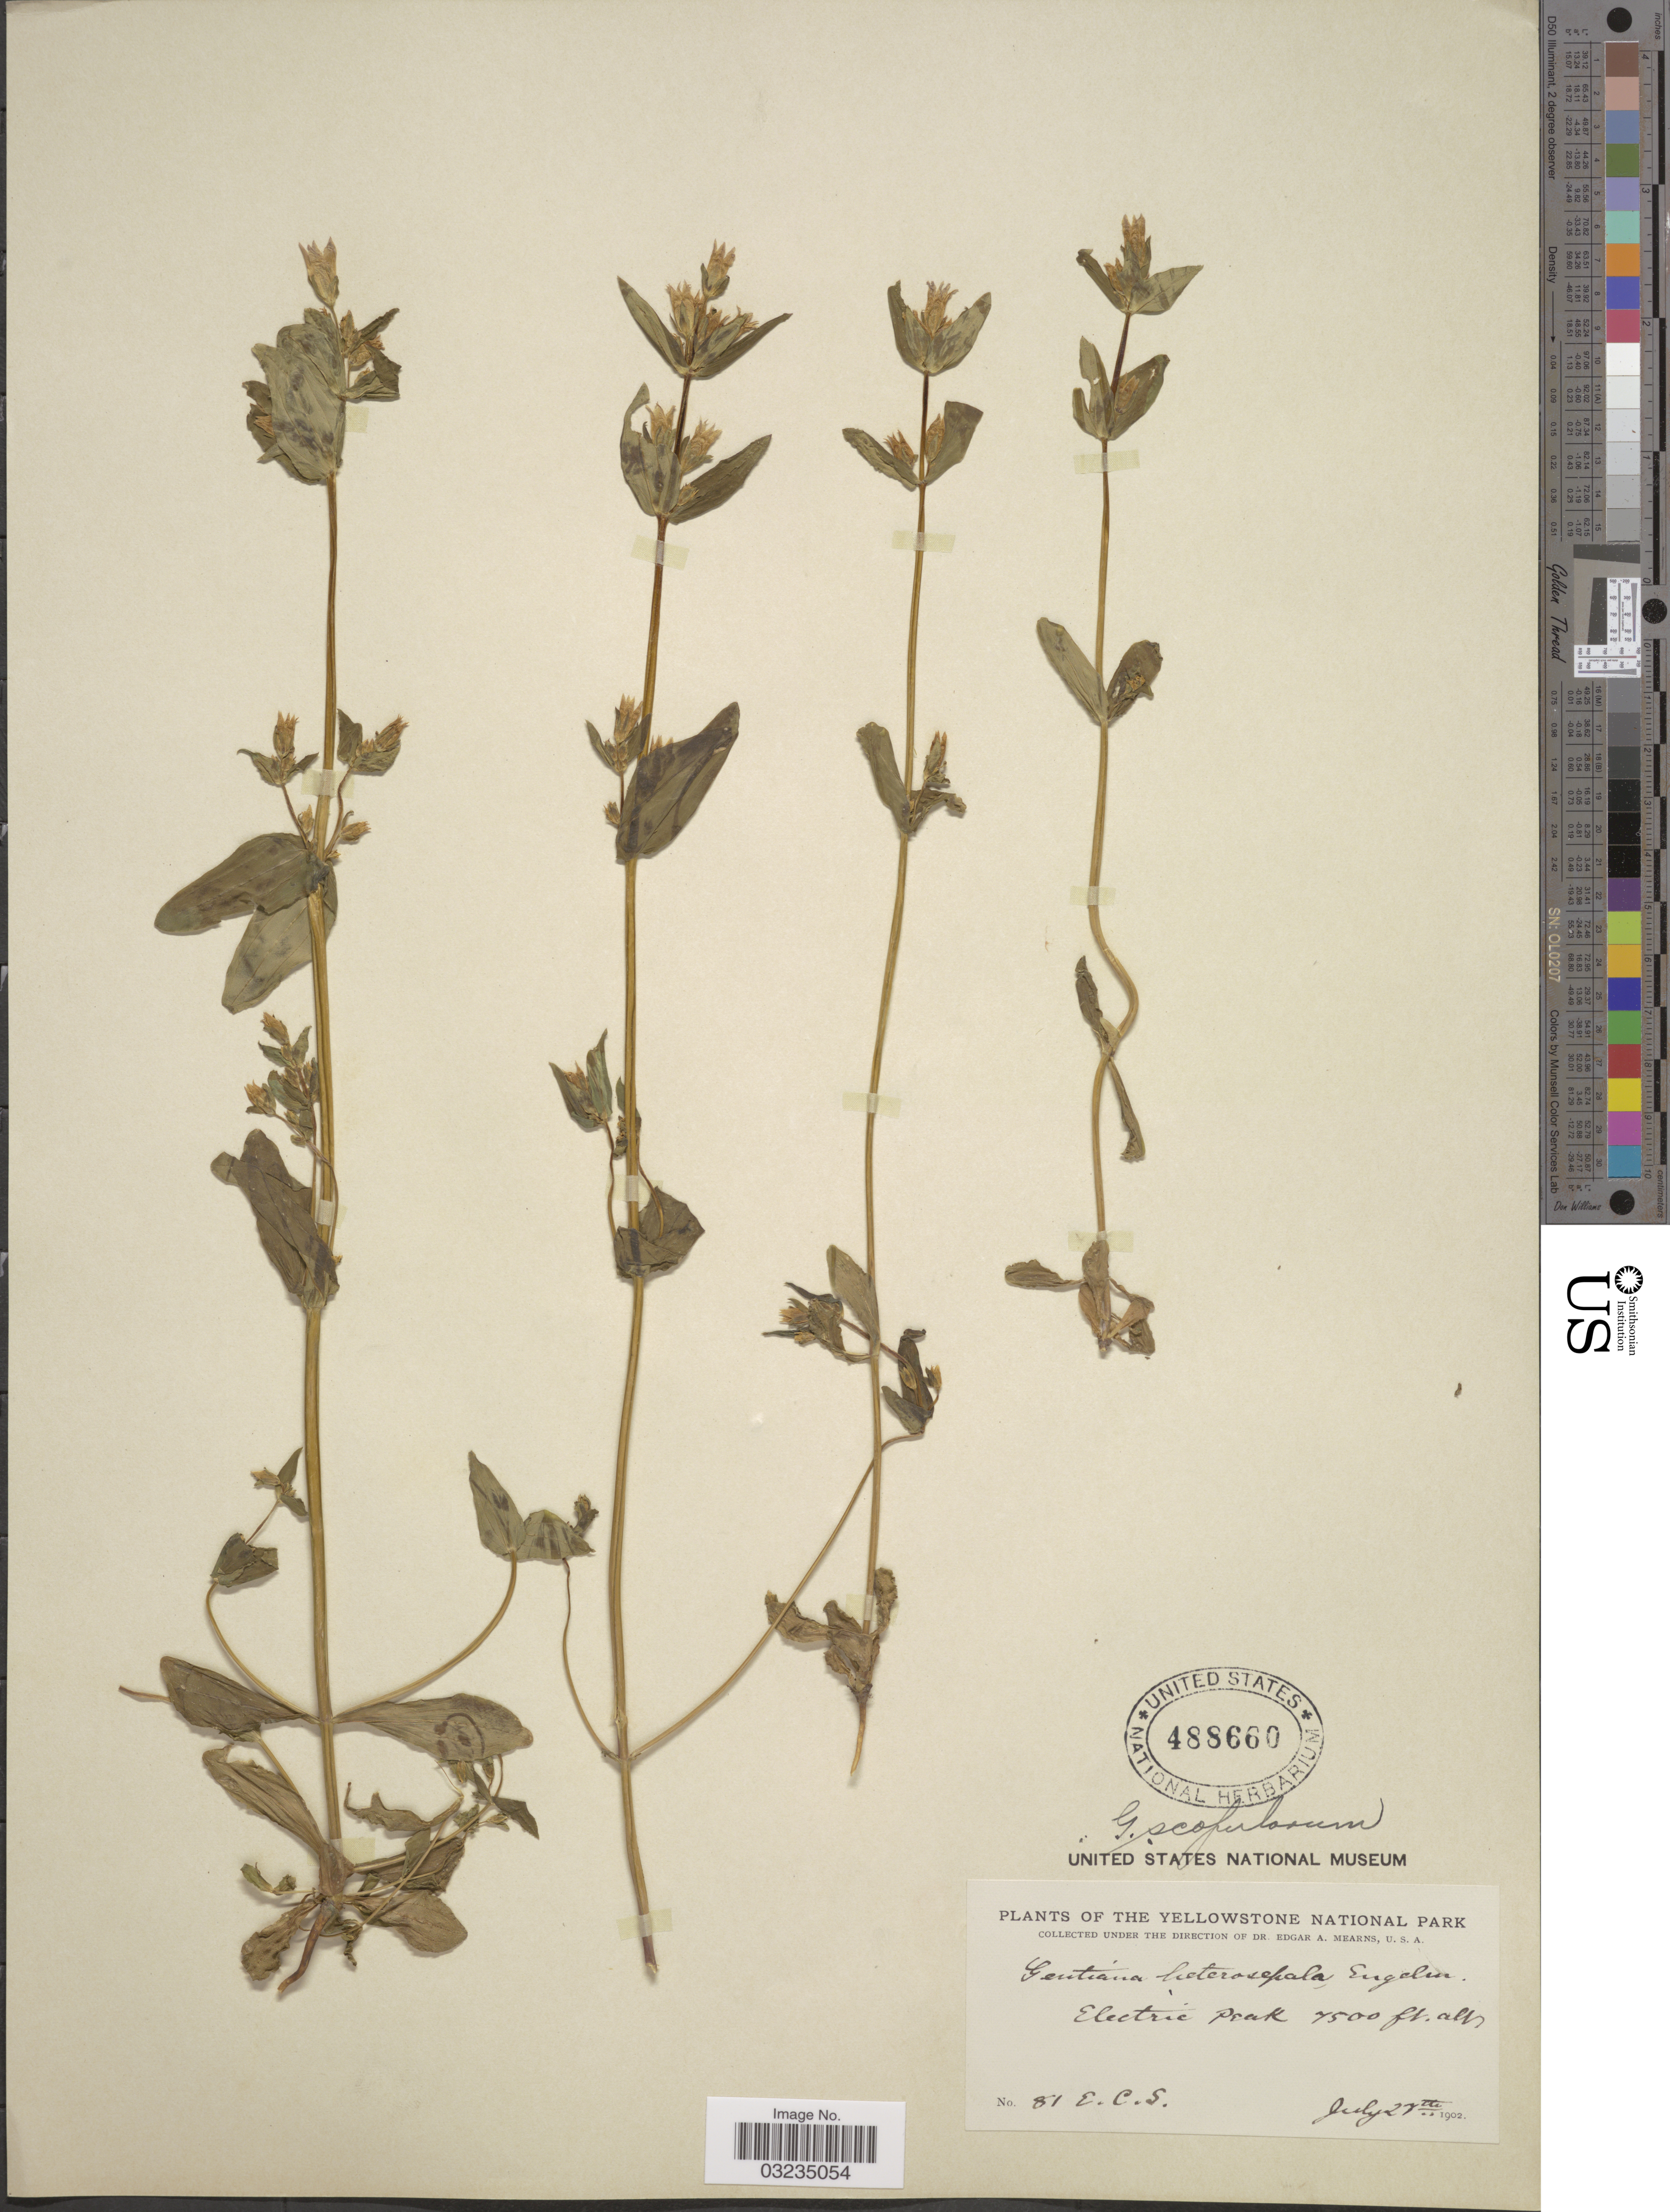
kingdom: Plantae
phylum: Tracheophyta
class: Magnoliopsida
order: Gentianales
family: Gentianaceae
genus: Gentiana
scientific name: Gentiana sp.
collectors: E. A. Mearns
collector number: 81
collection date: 1902-07-27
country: United States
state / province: Montana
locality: Yellowstone National Park. Electric Peak.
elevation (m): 2286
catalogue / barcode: US 488660